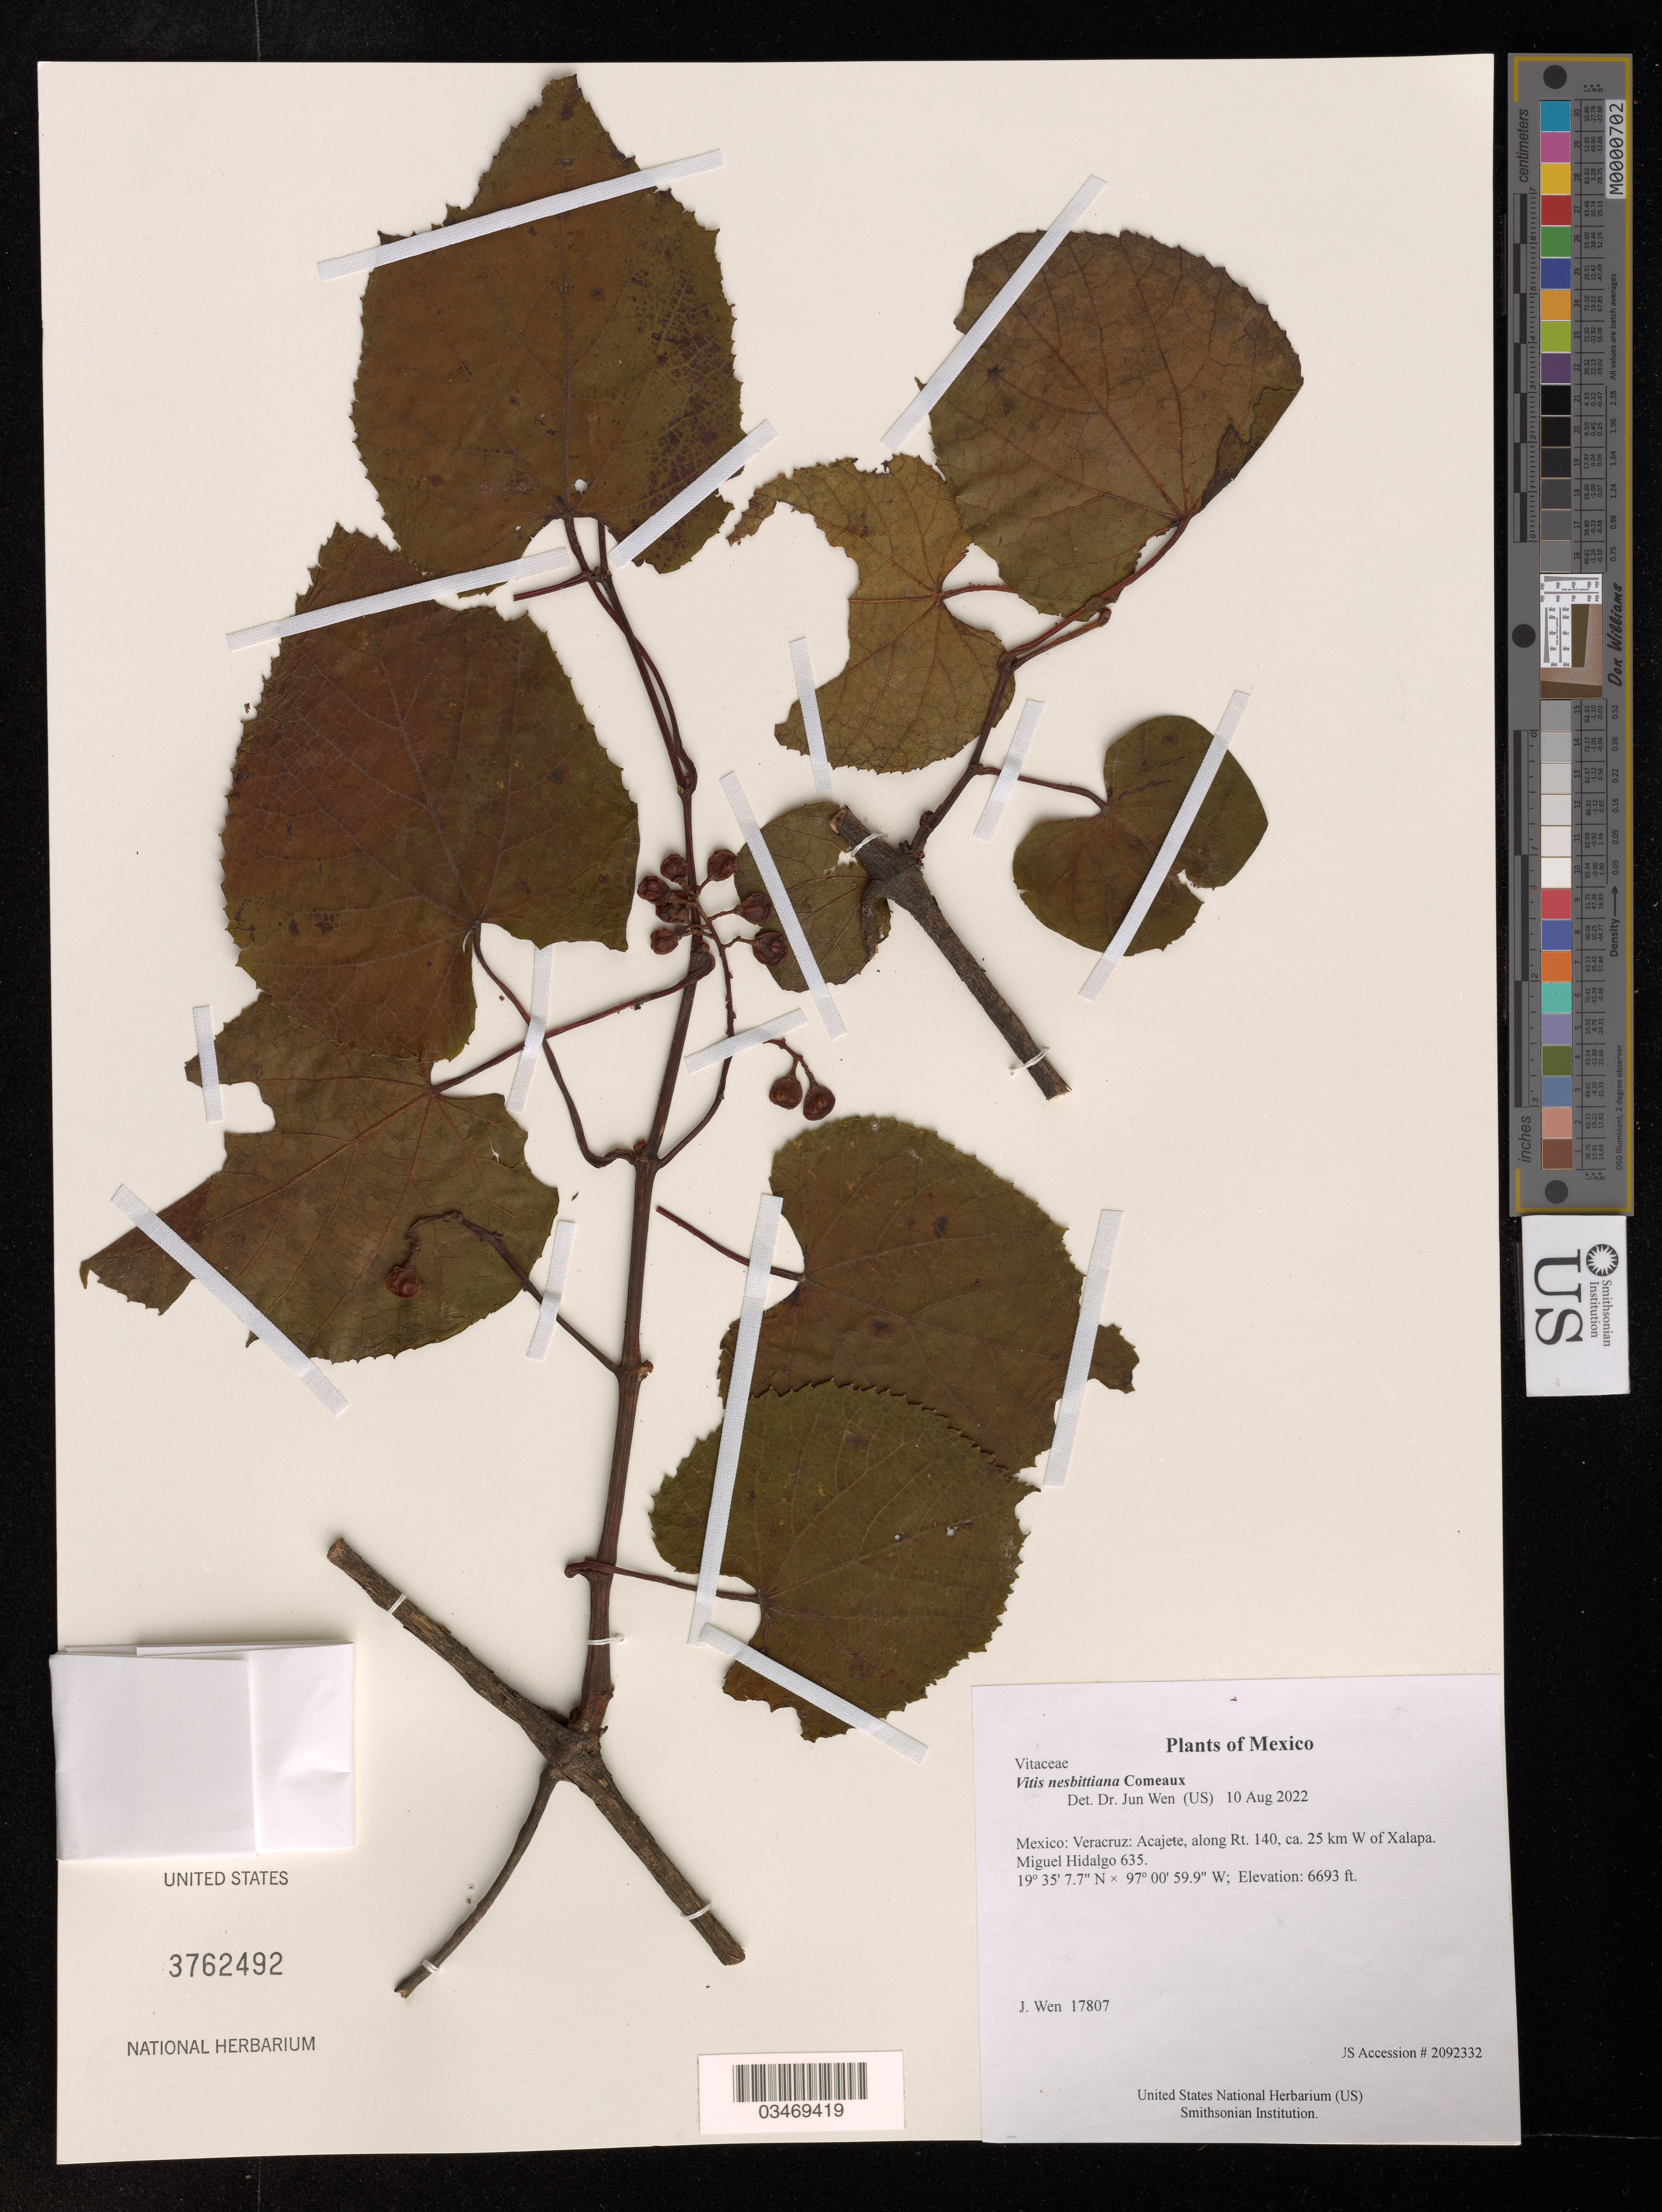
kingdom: Plantae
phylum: Tracheophyta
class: Magnoliopsida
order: Vitales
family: Vitaceae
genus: Vitis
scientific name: Vitis nesbittiana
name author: Comeaux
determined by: Wen, Jun, (BOT), Smithsonian Institution - National Museum of Natural History (UNITED STATES)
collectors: J. Wen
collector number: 17807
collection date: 2022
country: Mexico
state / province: Veracruz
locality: Acajete, along Rt. 140, ca. 25 km W of Xalapa. Miguel Hidalgo 635.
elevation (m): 2040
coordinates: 19 35.128 N, 97 00.998 W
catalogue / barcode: US 3762492